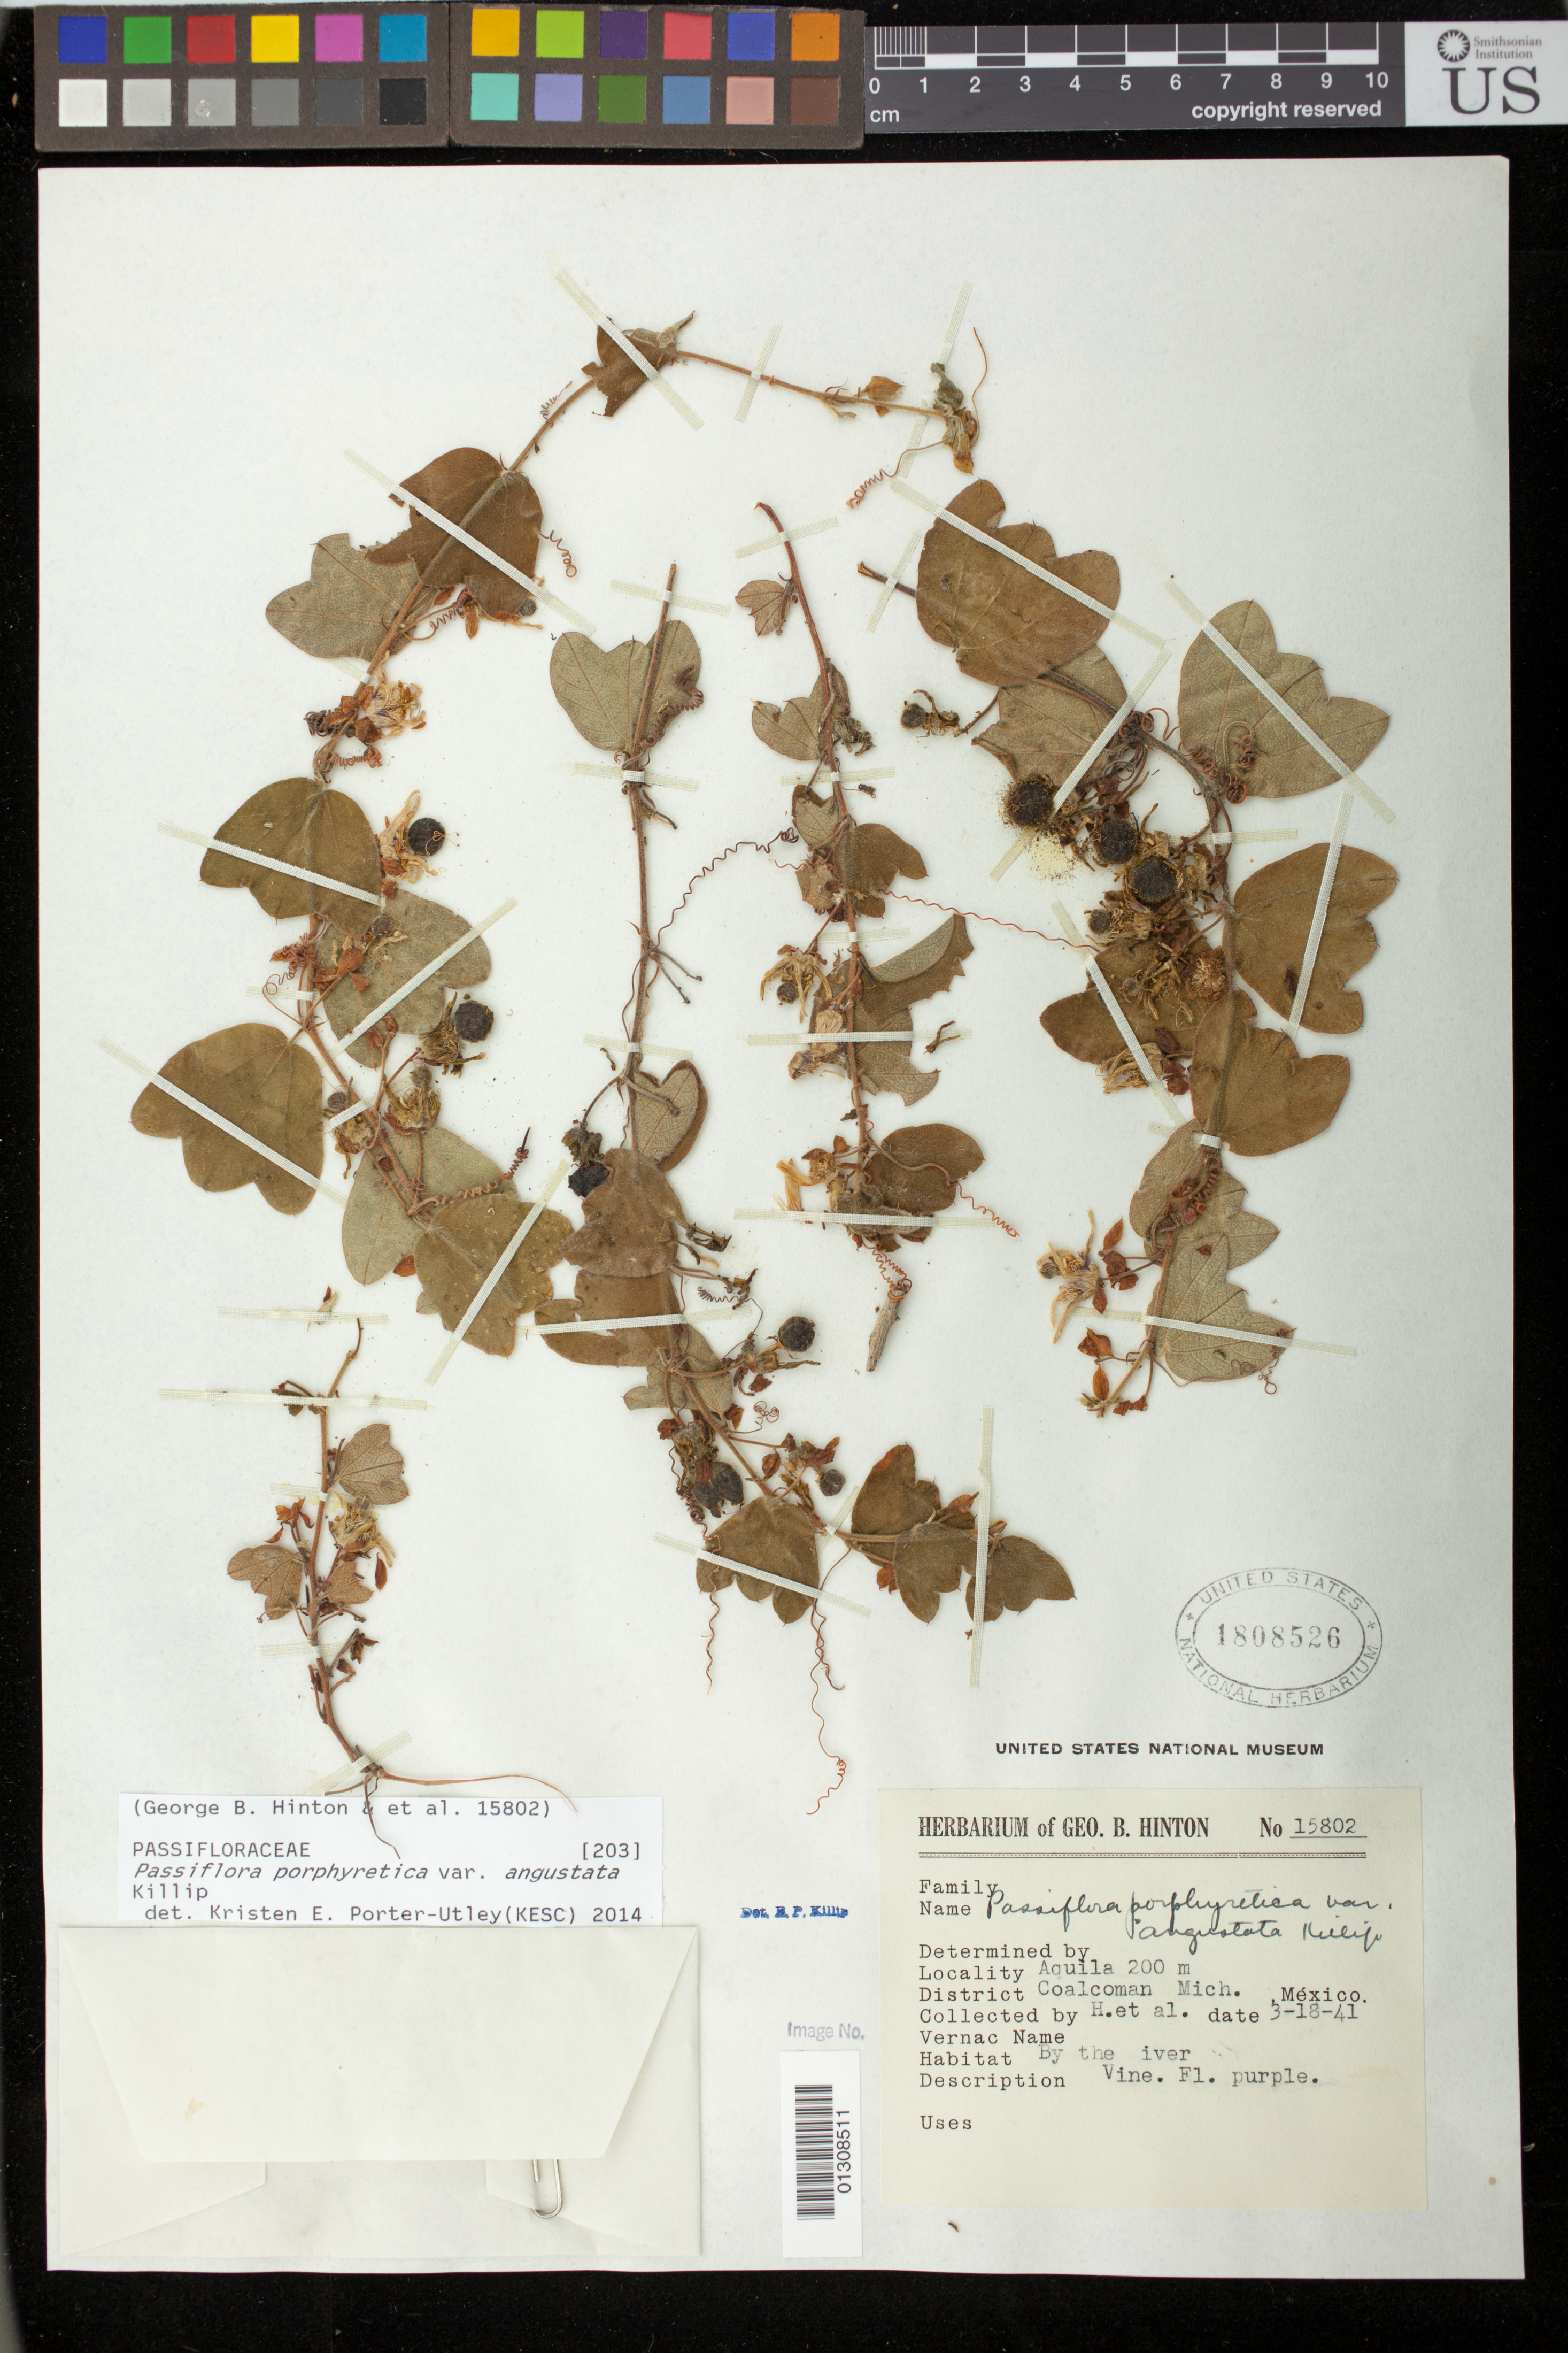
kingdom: Plantae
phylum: Tracheophyta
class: Magnoliopsida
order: Malpighiales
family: Passifloraceae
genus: Passiflora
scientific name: Passiflora porphyretica var. angustata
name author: Killip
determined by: Porter-Utley, K. E.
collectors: H. et al.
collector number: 15802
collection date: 1941-03-18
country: México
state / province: Michoácan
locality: Coalcoman, Aquila.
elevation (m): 200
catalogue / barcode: US 1808526